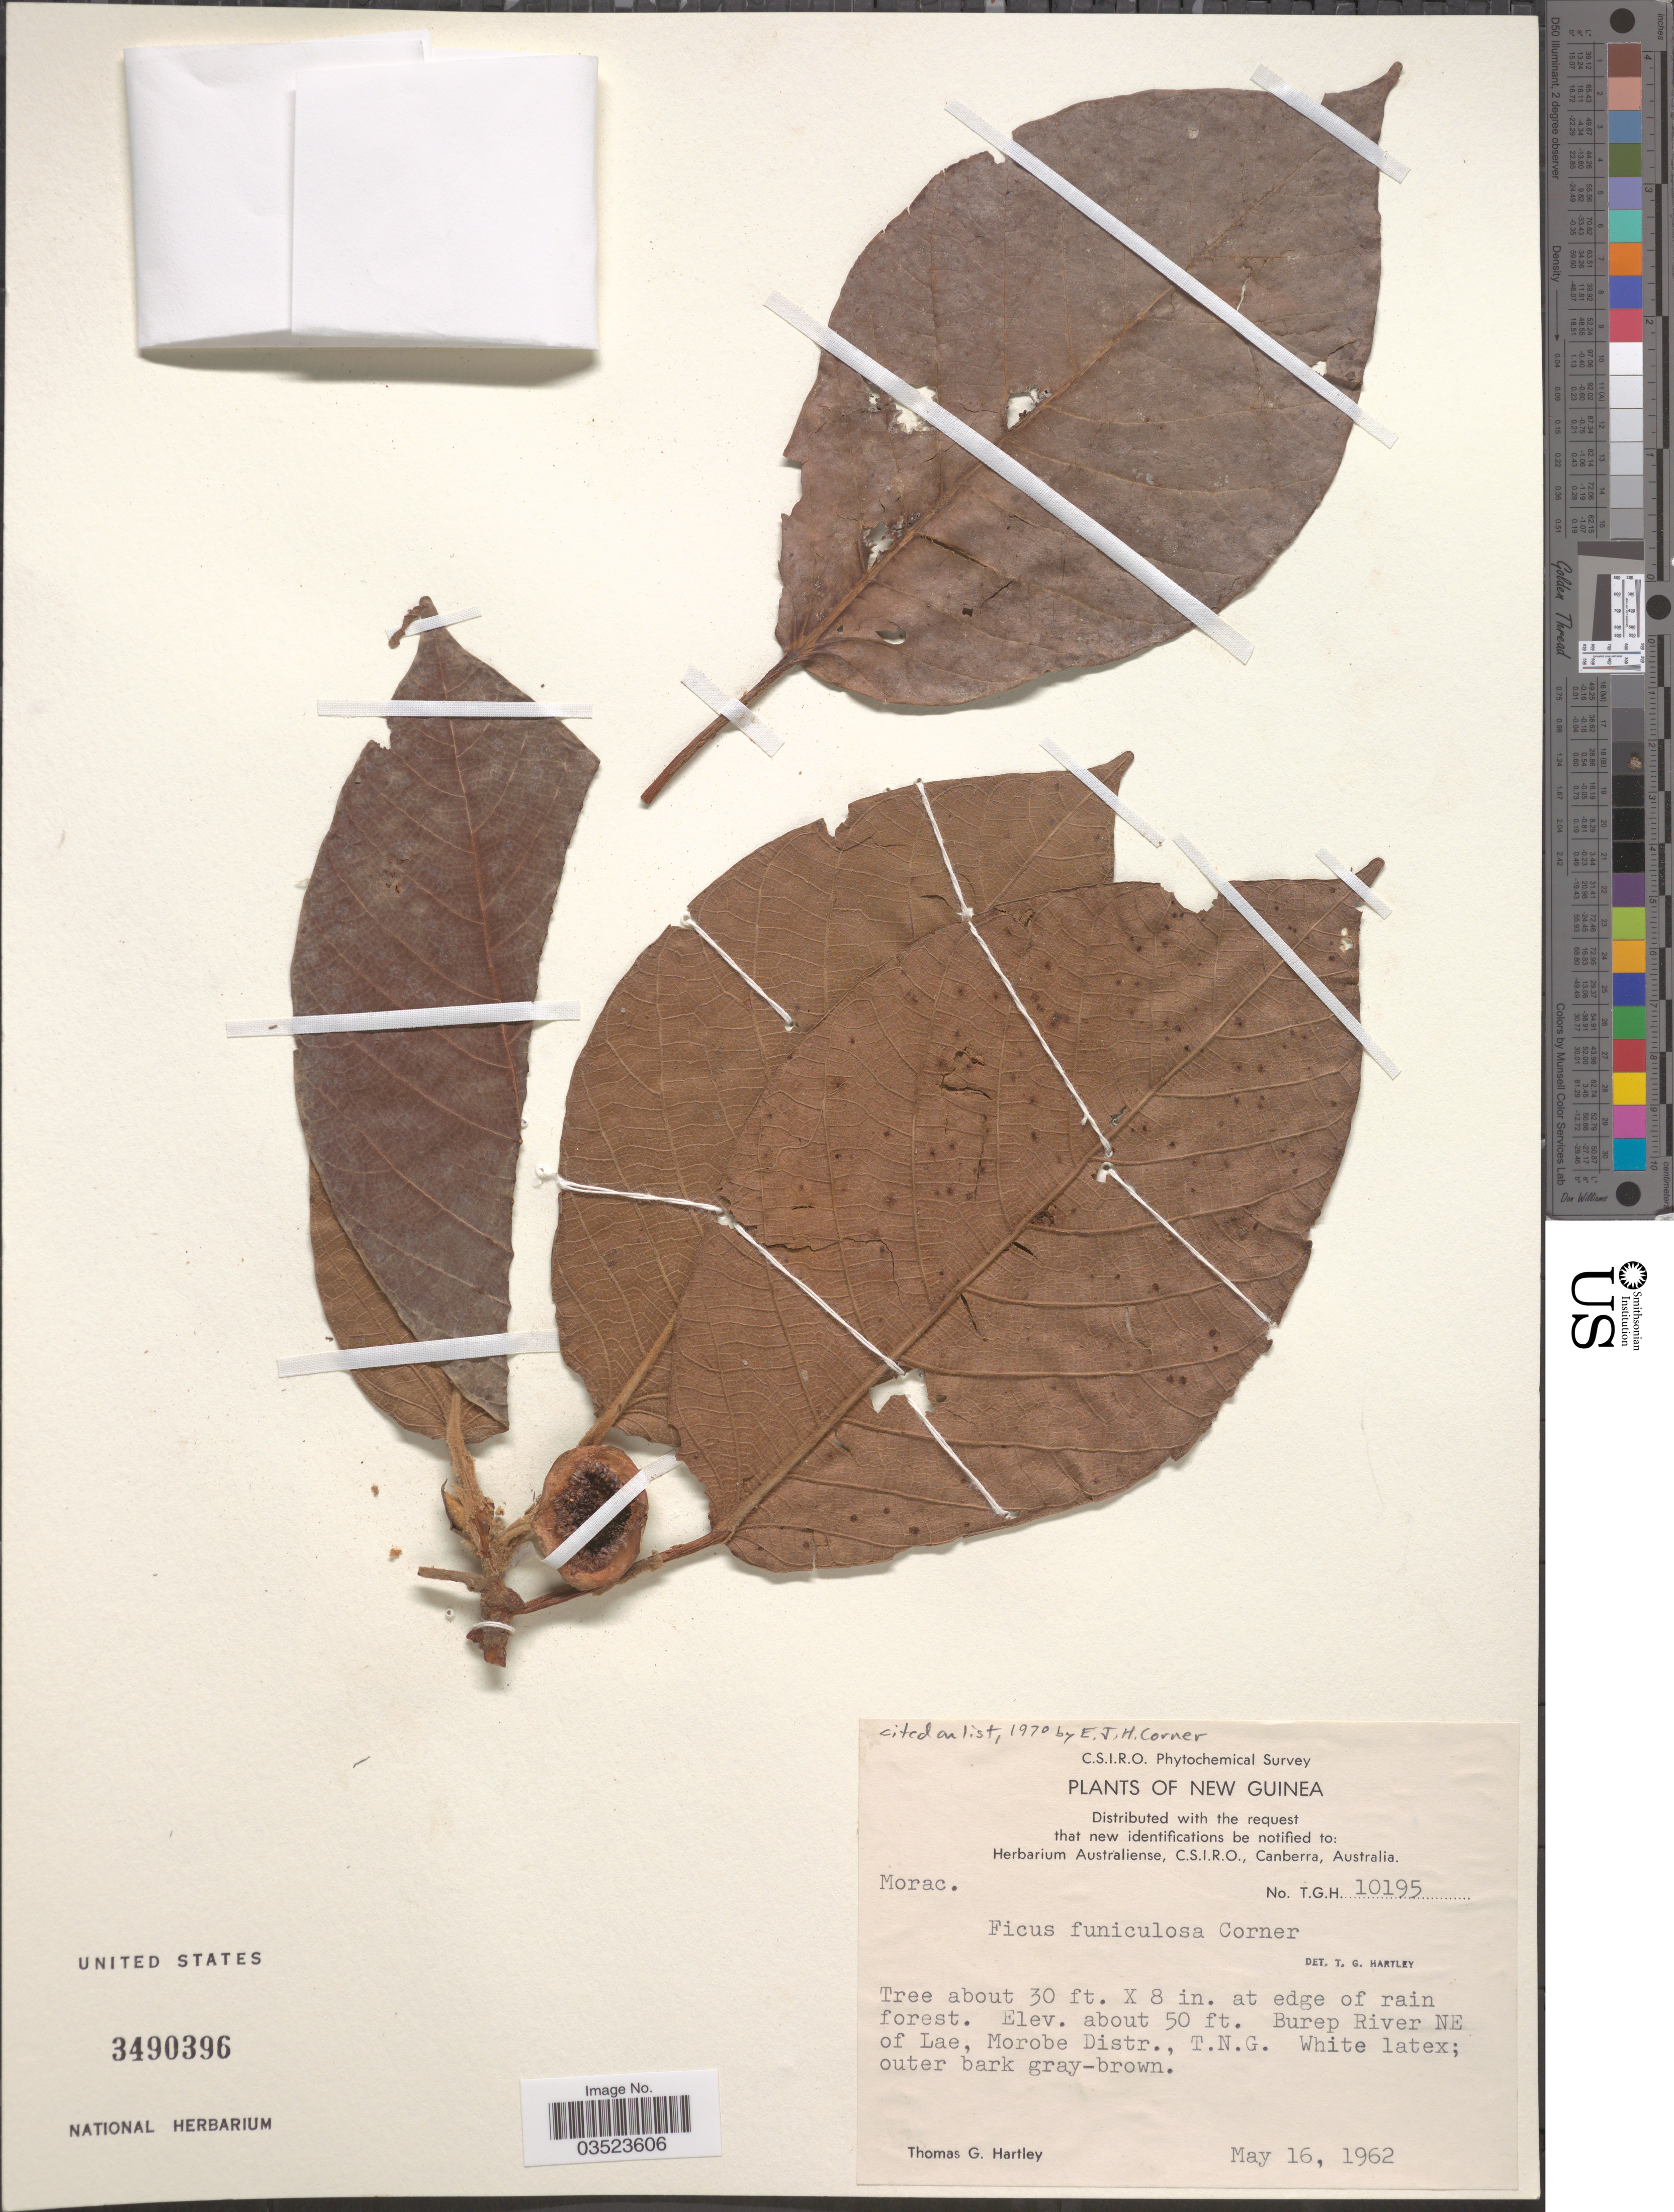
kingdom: Plantae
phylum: Tracheophyta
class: Magnoliopsida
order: Rosales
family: Moraceae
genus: Ficus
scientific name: Ficus funiculosa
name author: Corner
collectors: T. G. Hartley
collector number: TGH10195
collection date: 1962-05-16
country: Papua New Guinea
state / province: Morobe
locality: New Guinea. Burep River NE of Lae, Morobe Distr., T.N.G.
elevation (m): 15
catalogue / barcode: US 3490396